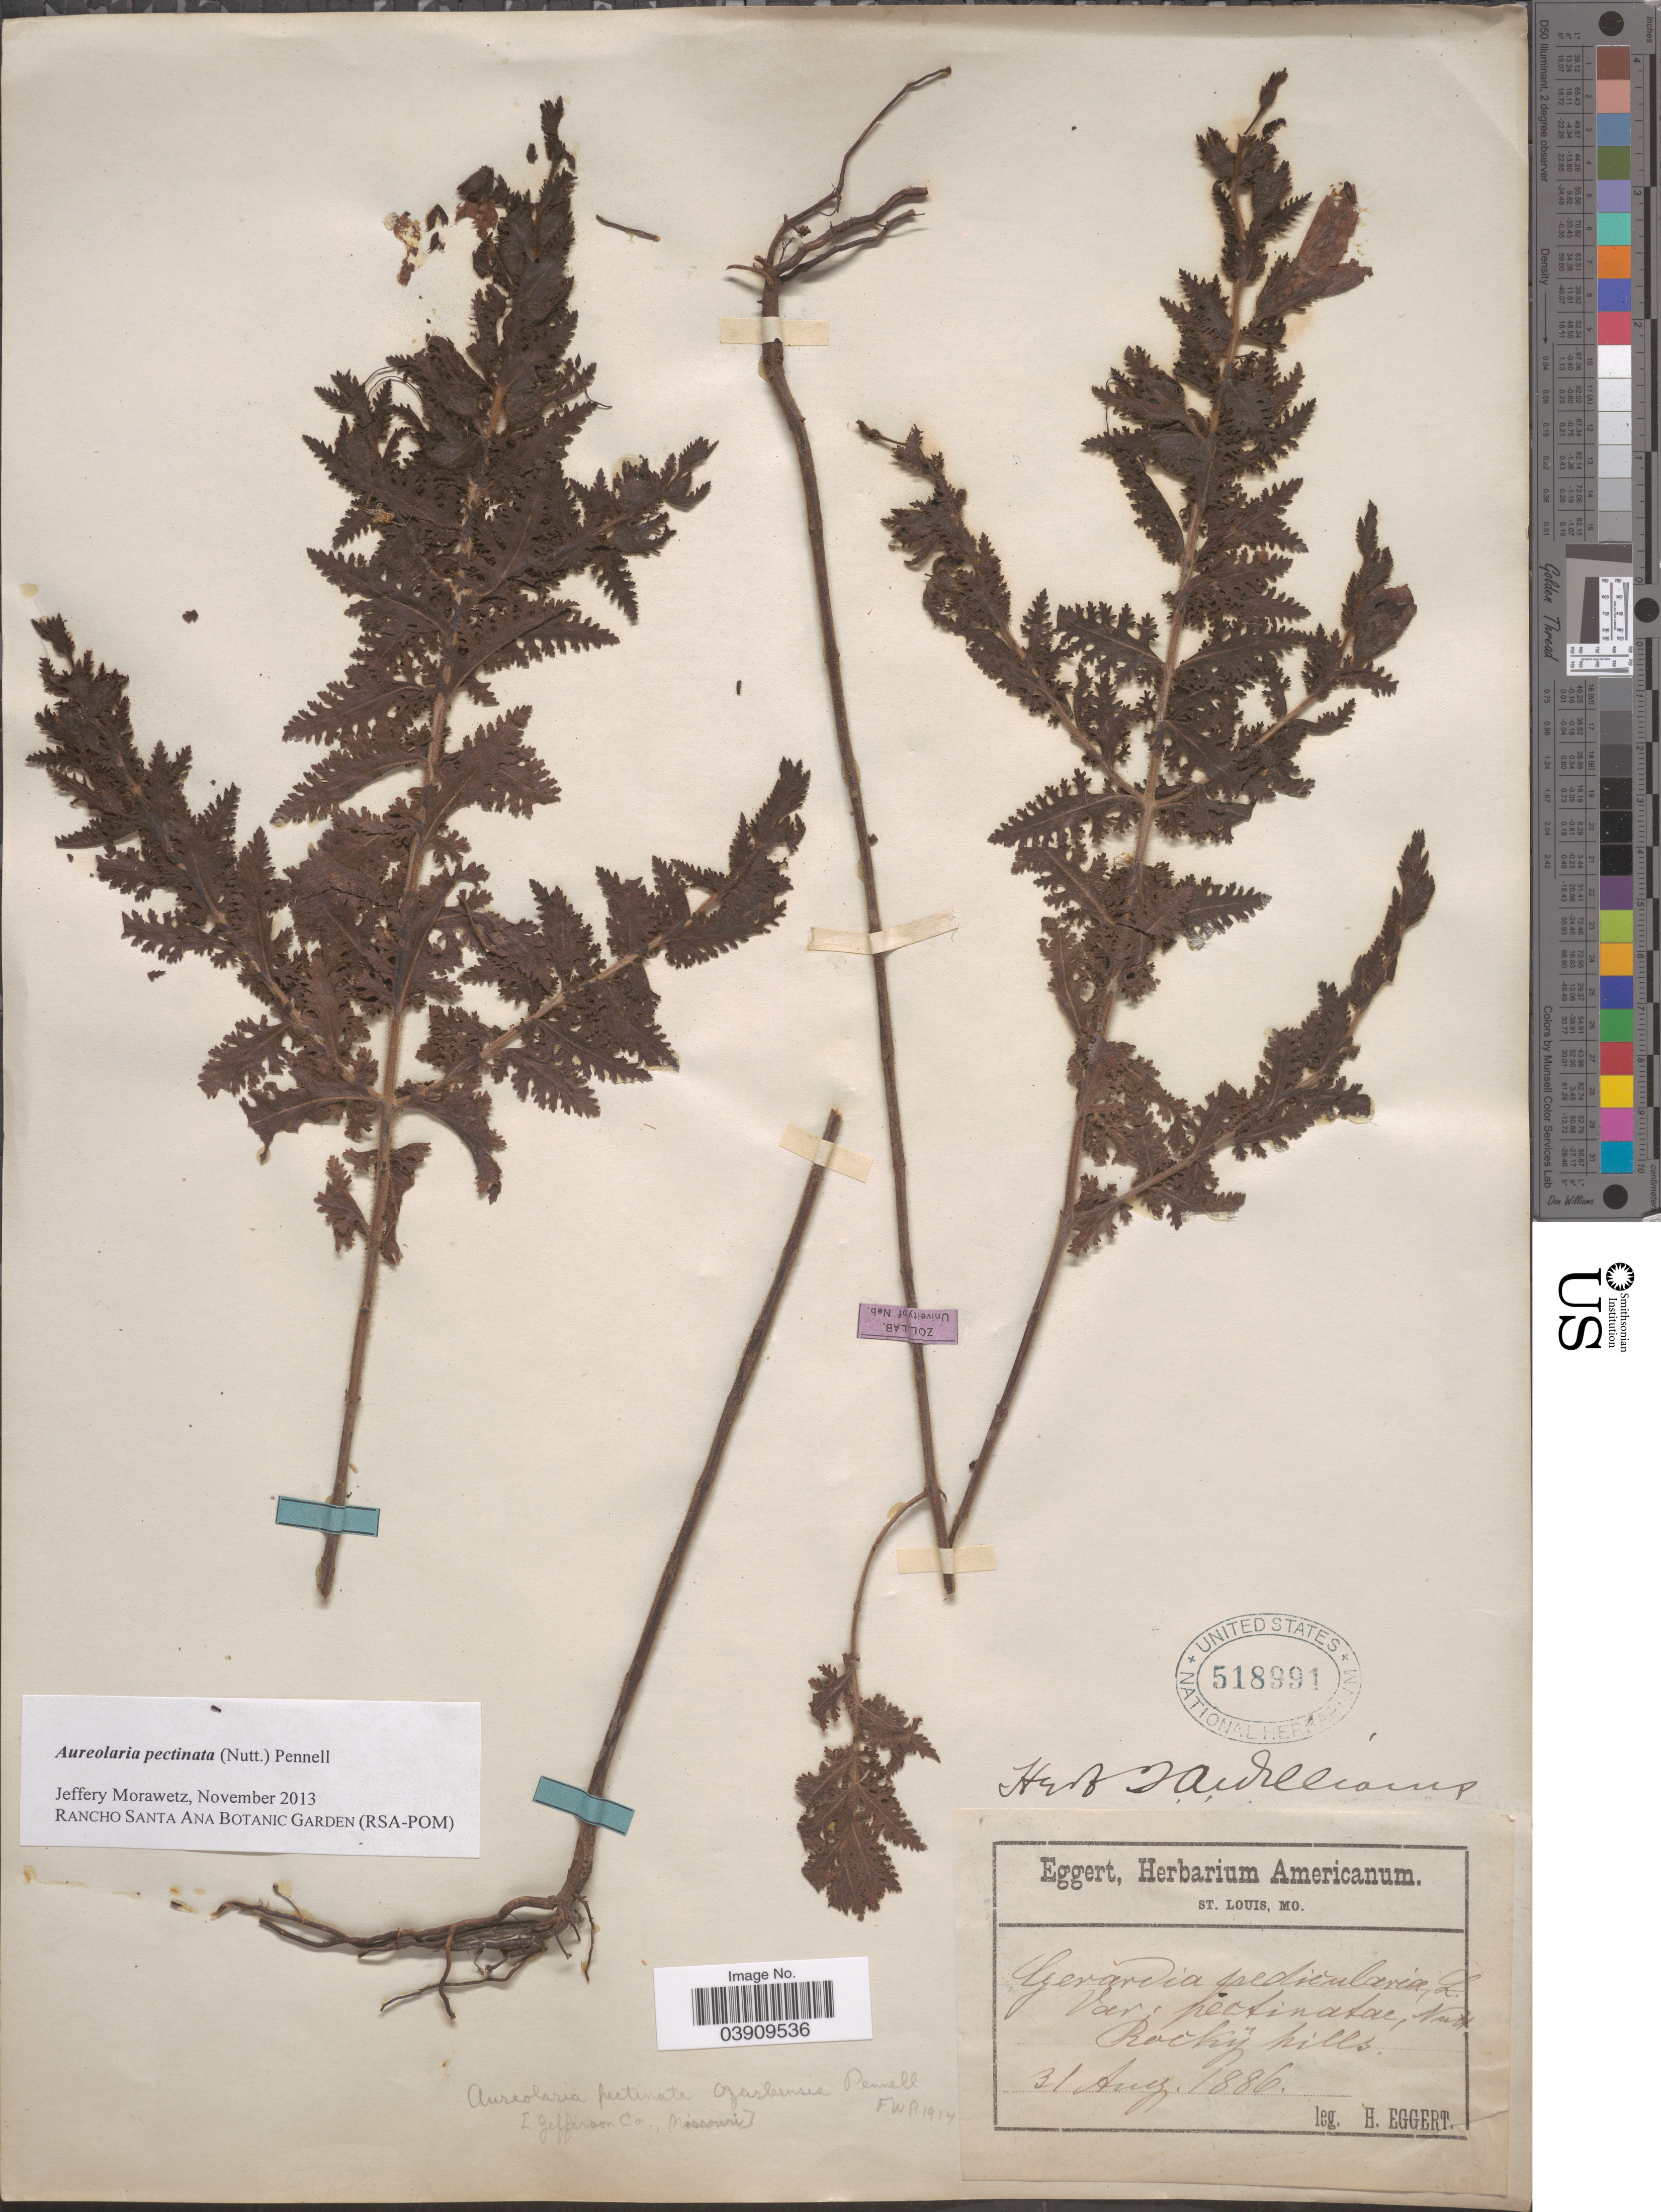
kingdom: Plantae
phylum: Tracheophyta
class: Magnoliopsida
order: Lamiales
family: Orobanchaceae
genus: Aureolaria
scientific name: Aureolaria pectinata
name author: (Nutt.) Pennell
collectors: H. Eggert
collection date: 1886-08-31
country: United States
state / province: Missouri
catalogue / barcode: US 518991